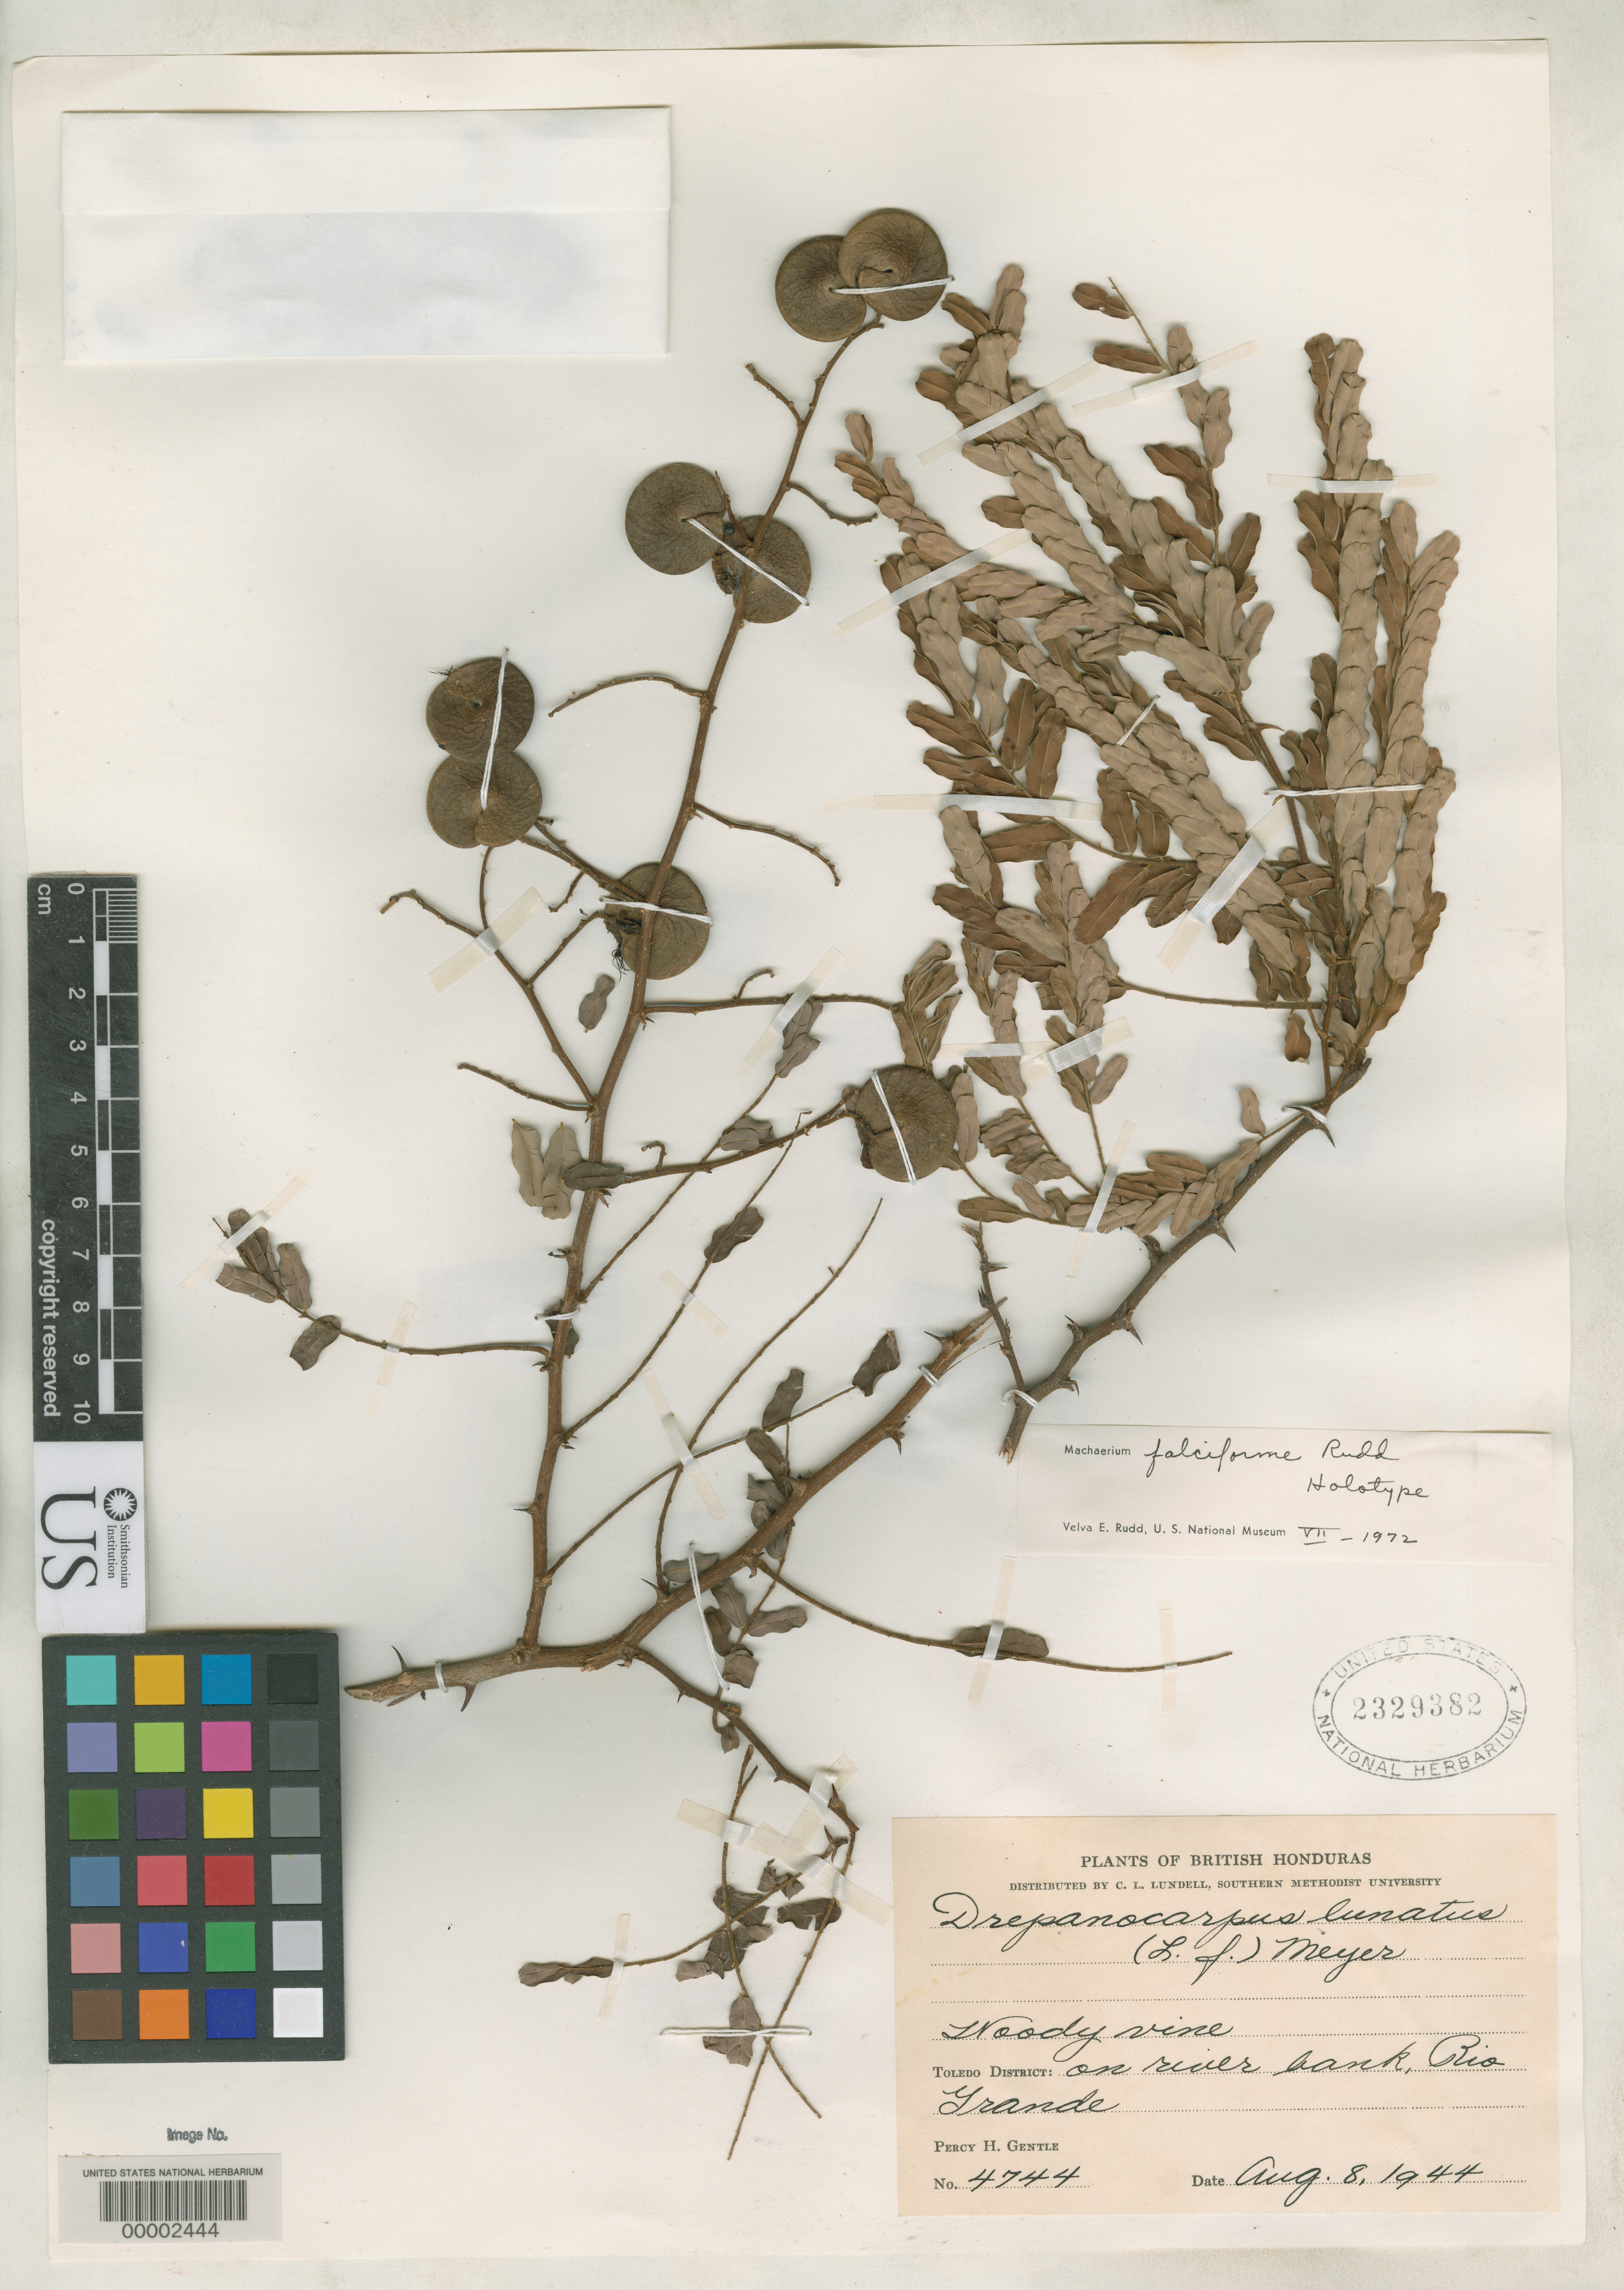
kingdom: Plantae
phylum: Tracheophyta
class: Magnoliopsida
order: Fabales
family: Fabaceae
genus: Machaerium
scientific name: Machaerium falciforme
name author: Rudd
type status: Holotype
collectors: P. H. Gentle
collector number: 4744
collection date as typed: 08 Aug 1944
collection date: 1944-08-08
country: Belize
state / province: Toledo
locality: Toledo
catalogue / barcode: US 2329382